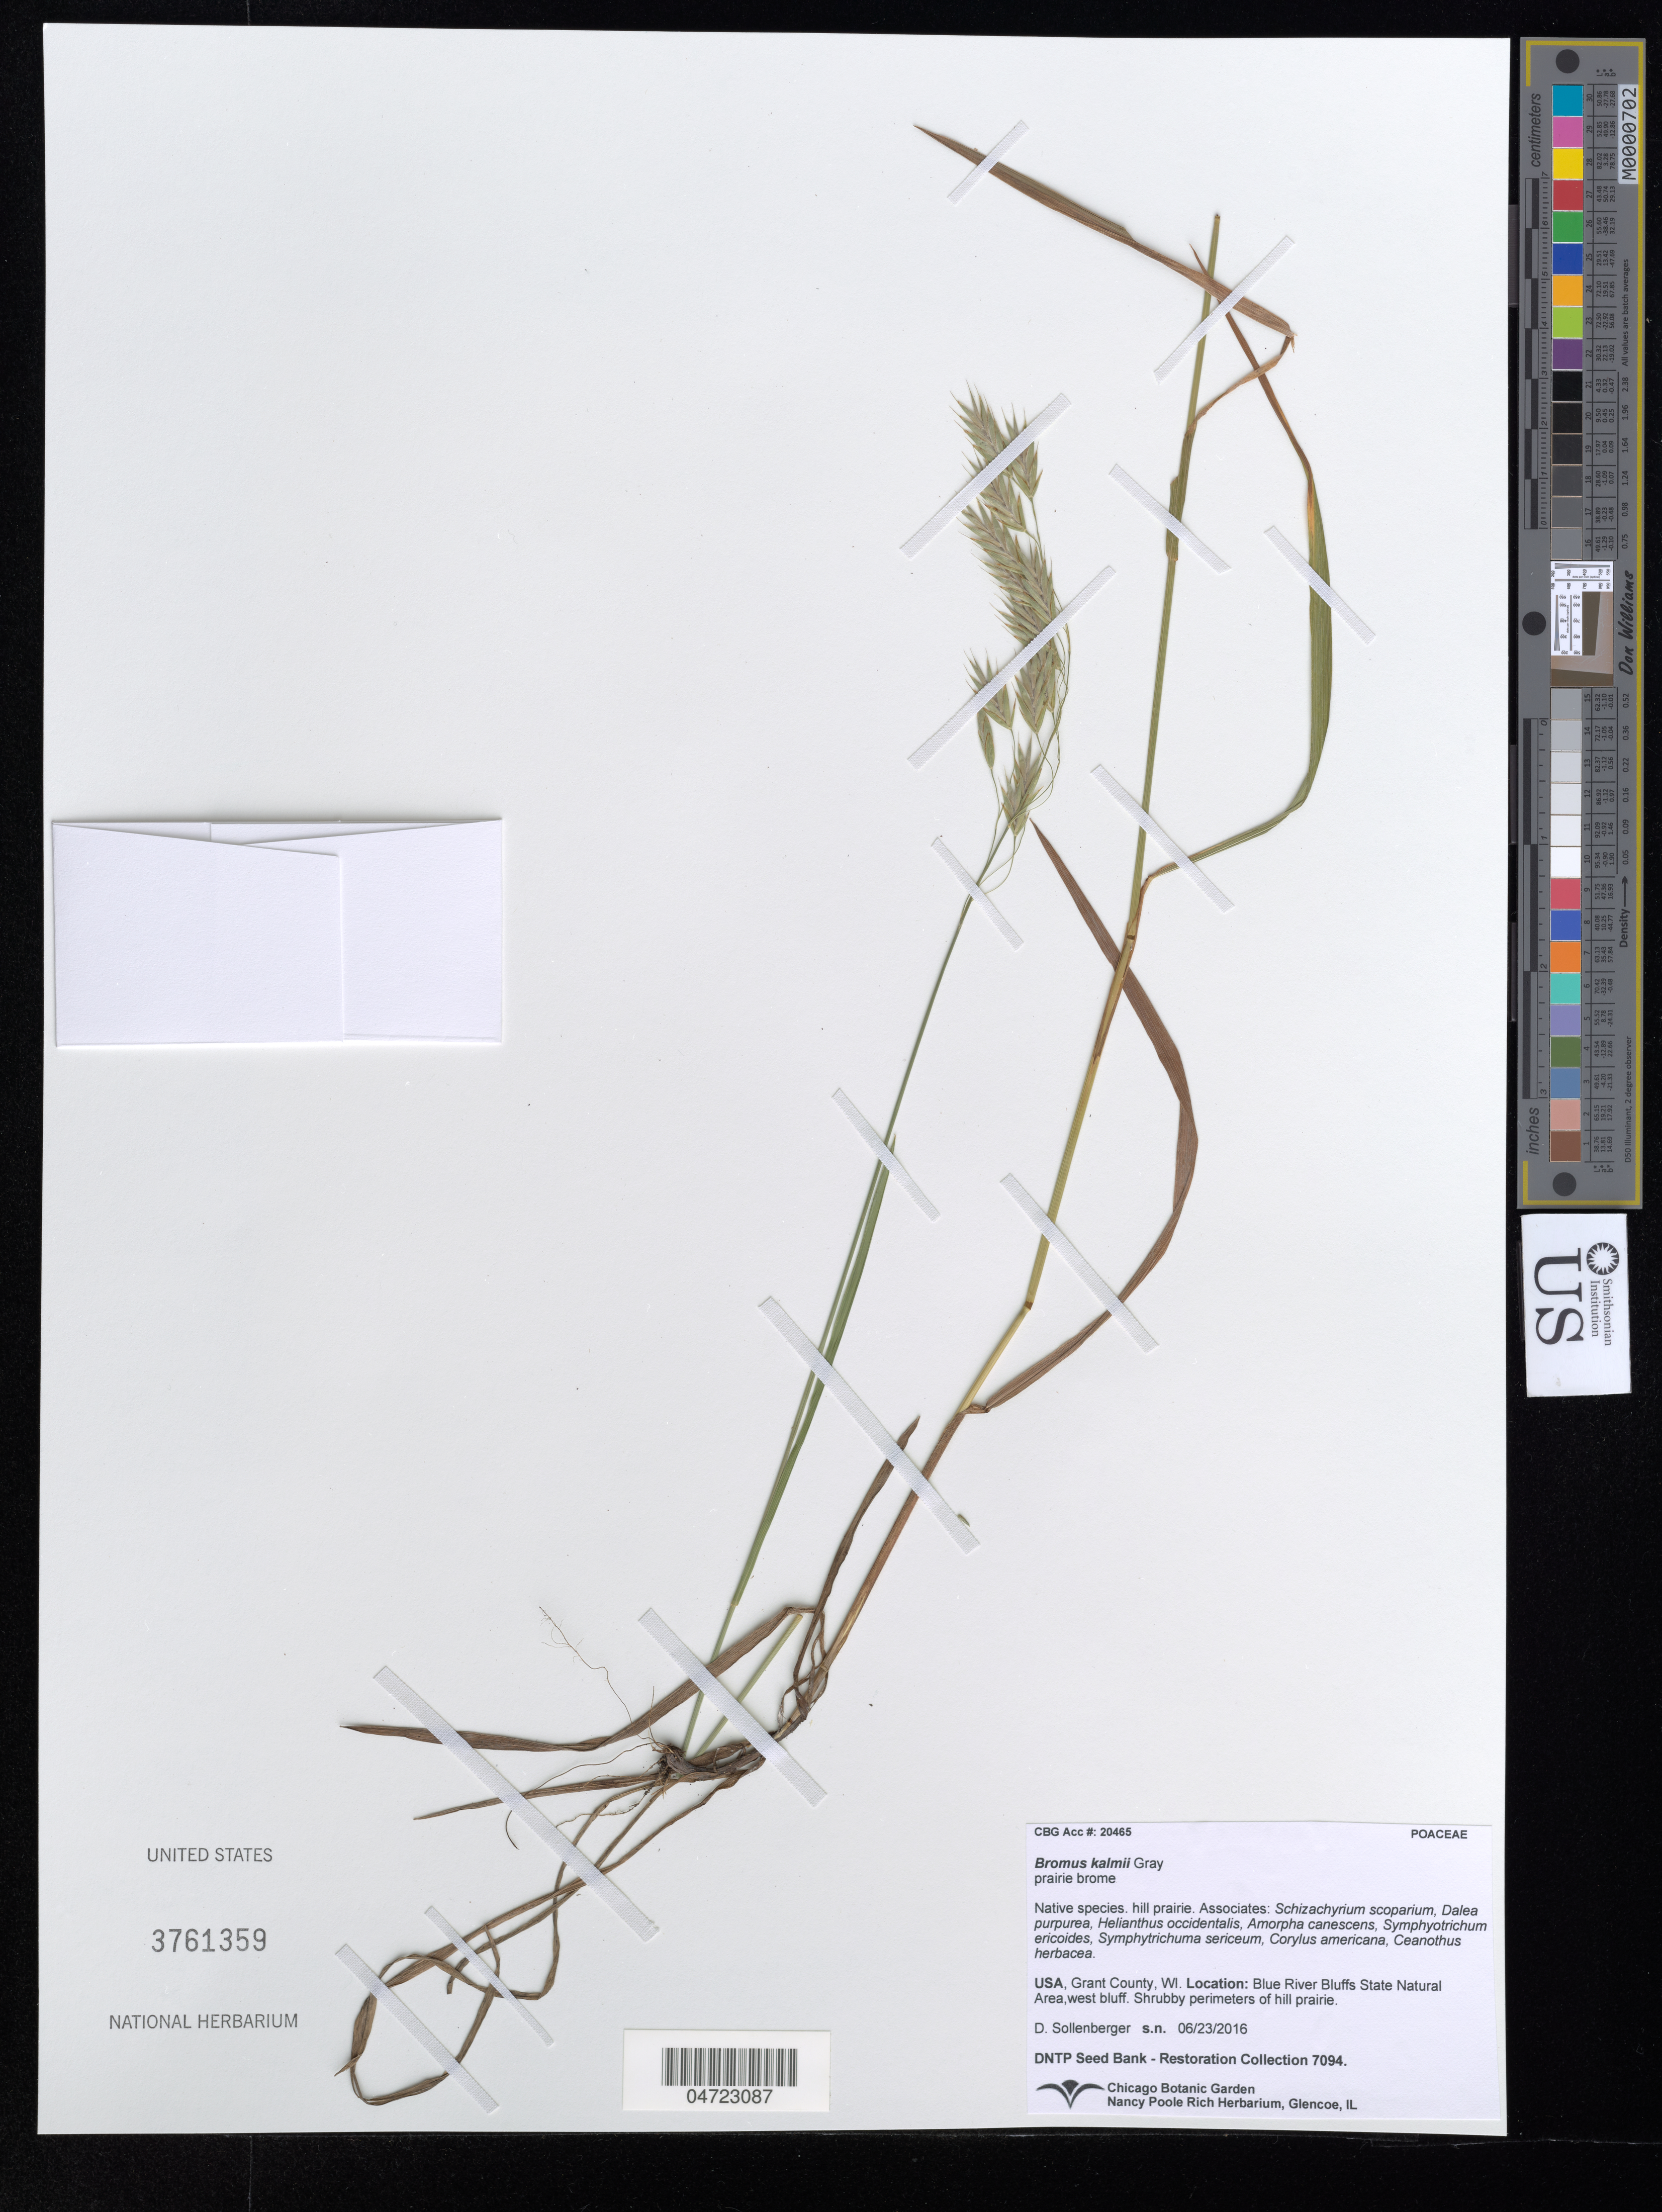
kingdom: Plantae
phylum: Tracheophyta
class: Liliopsida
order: Poales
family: Poaceae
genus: Bromus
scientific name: Bromus kalmii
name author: A. Gray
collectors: D. Sollenberger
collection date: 2016-06-23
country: United States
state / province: Wisconsin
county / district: Grant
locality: Grant County. Blue River Bluffs State Natural Area, west bluff. Shrubby perimeters of hill prairie.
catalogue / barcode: US 3761359